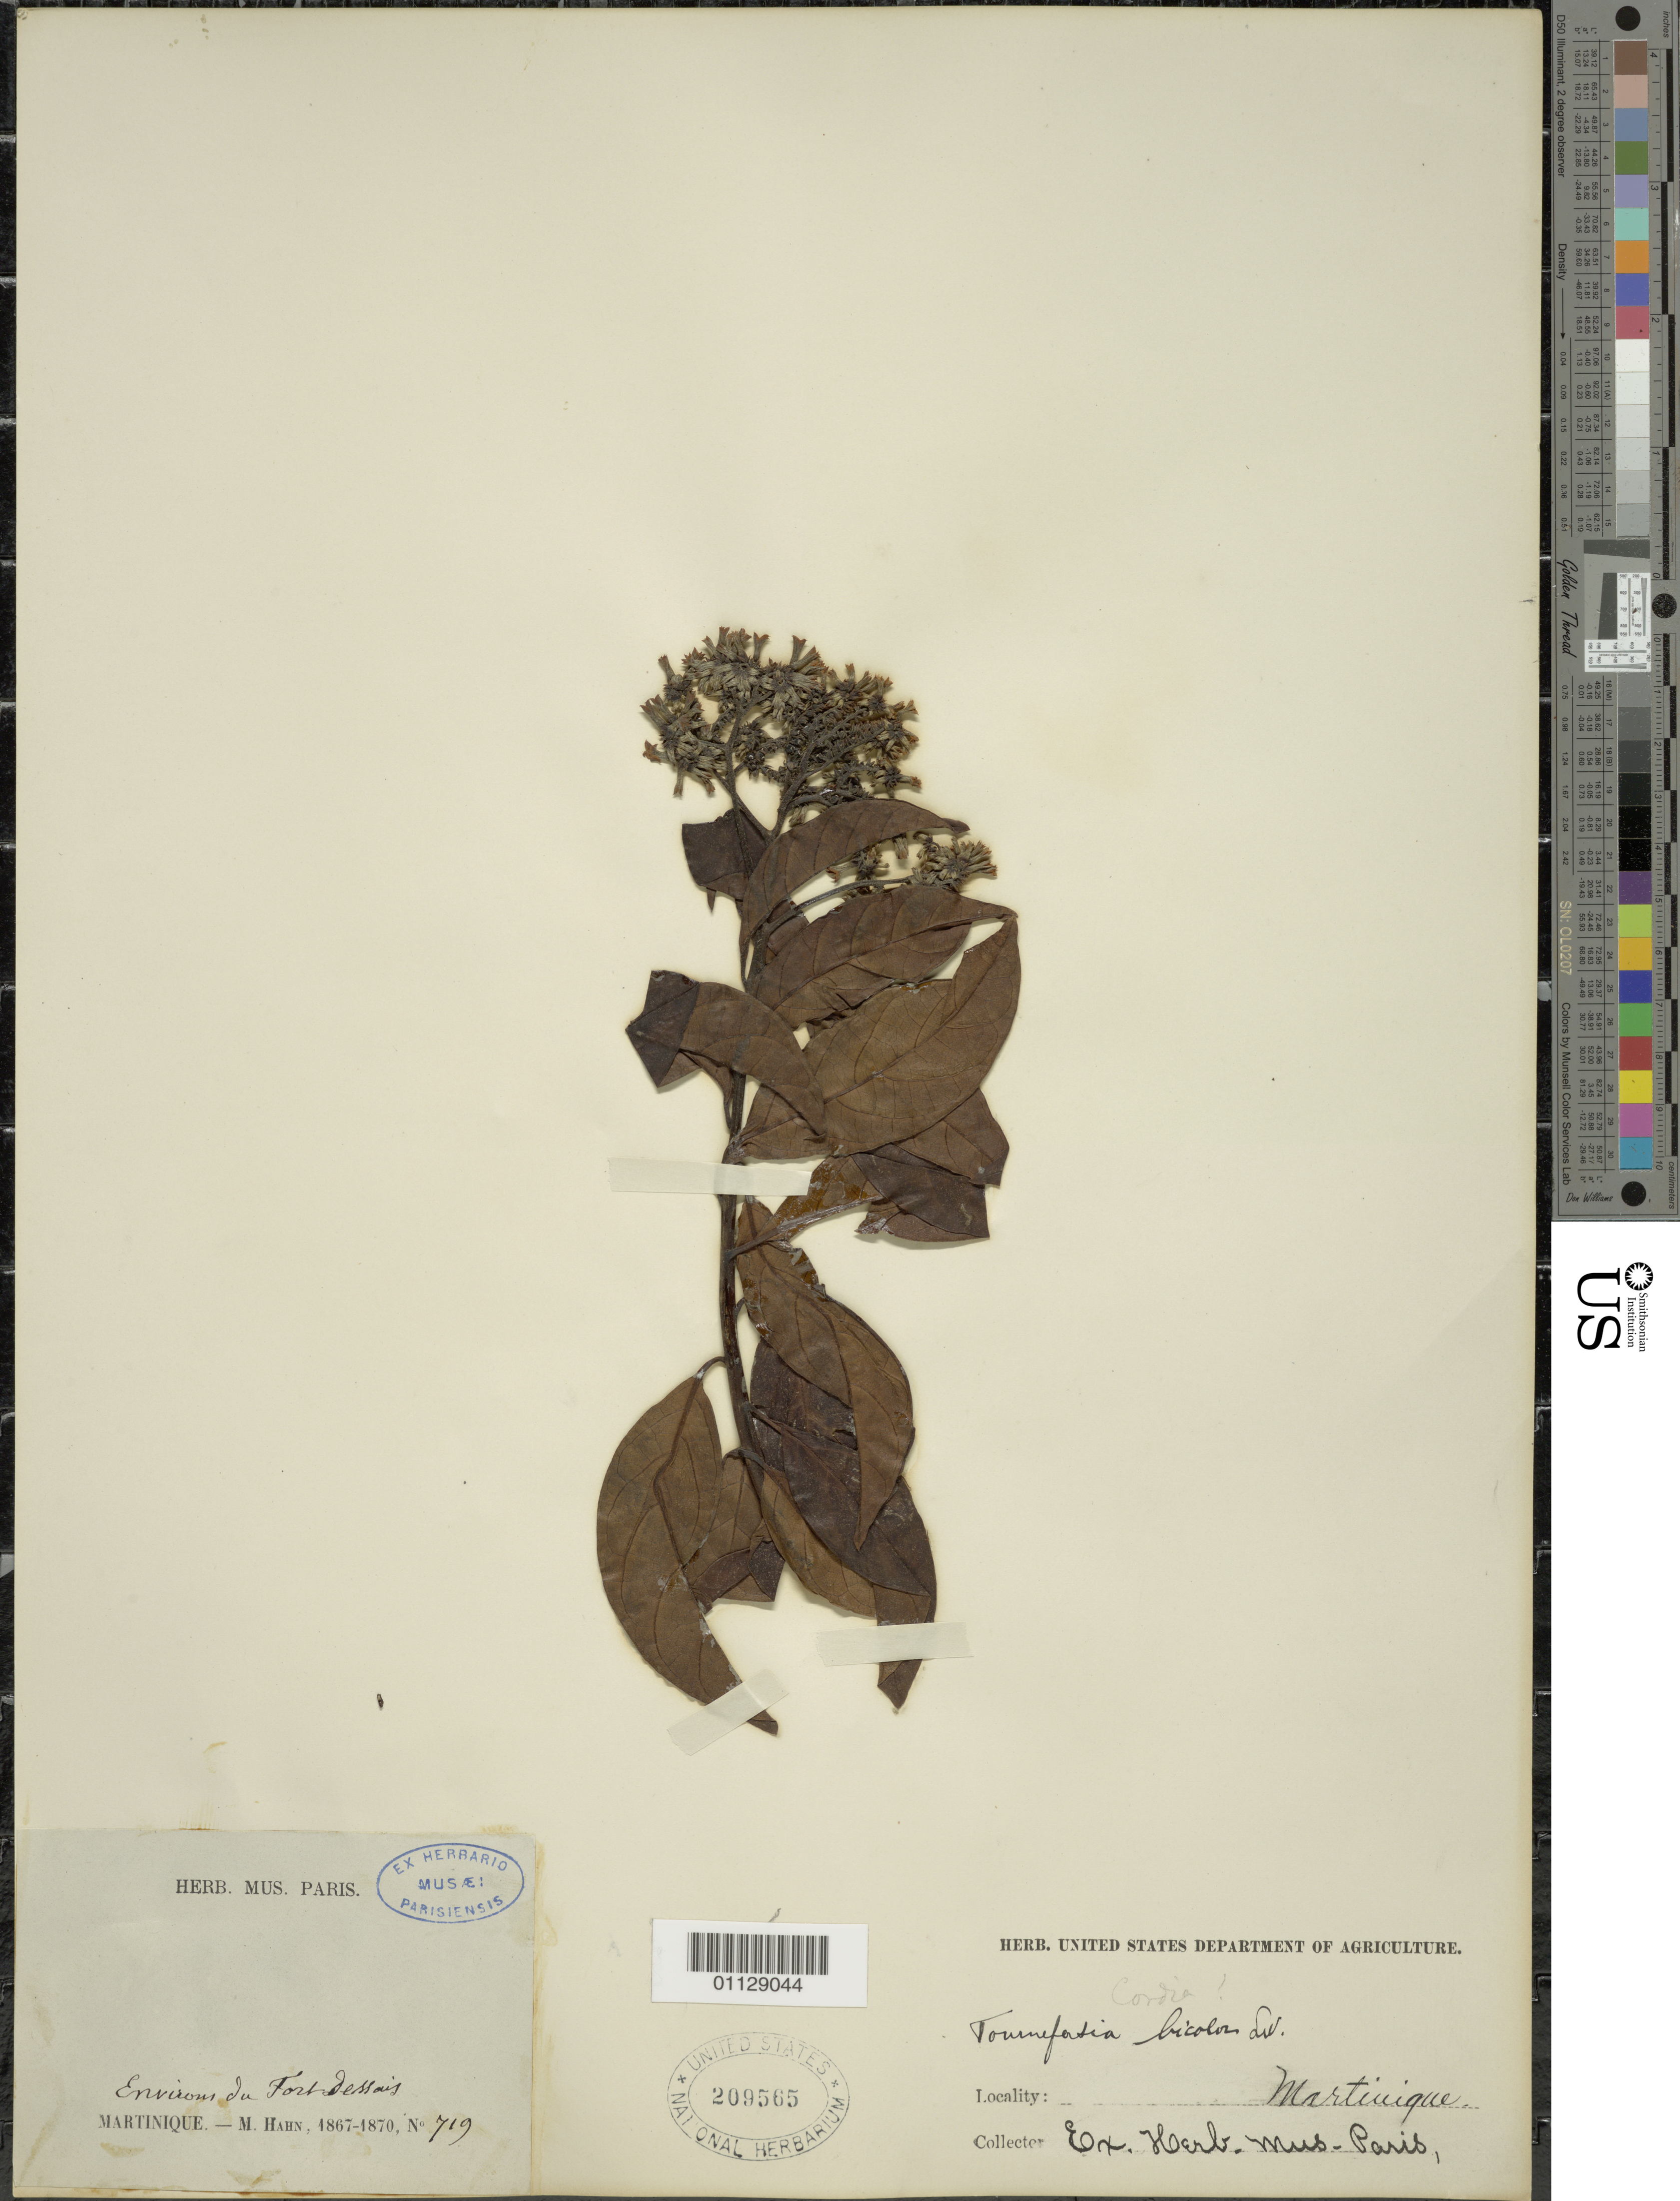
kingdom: Plantae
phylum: Tracheophyta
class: Magnoliopsida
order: Boraginales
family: Heliotropiaceae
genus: Tournefortia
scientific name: Tournefortia bicolor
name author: Sw.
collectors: M. Hahn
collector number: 719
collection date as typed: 1867 to 1870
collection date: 1867/1870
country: Martinique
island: Martinique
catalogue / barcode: US 209565